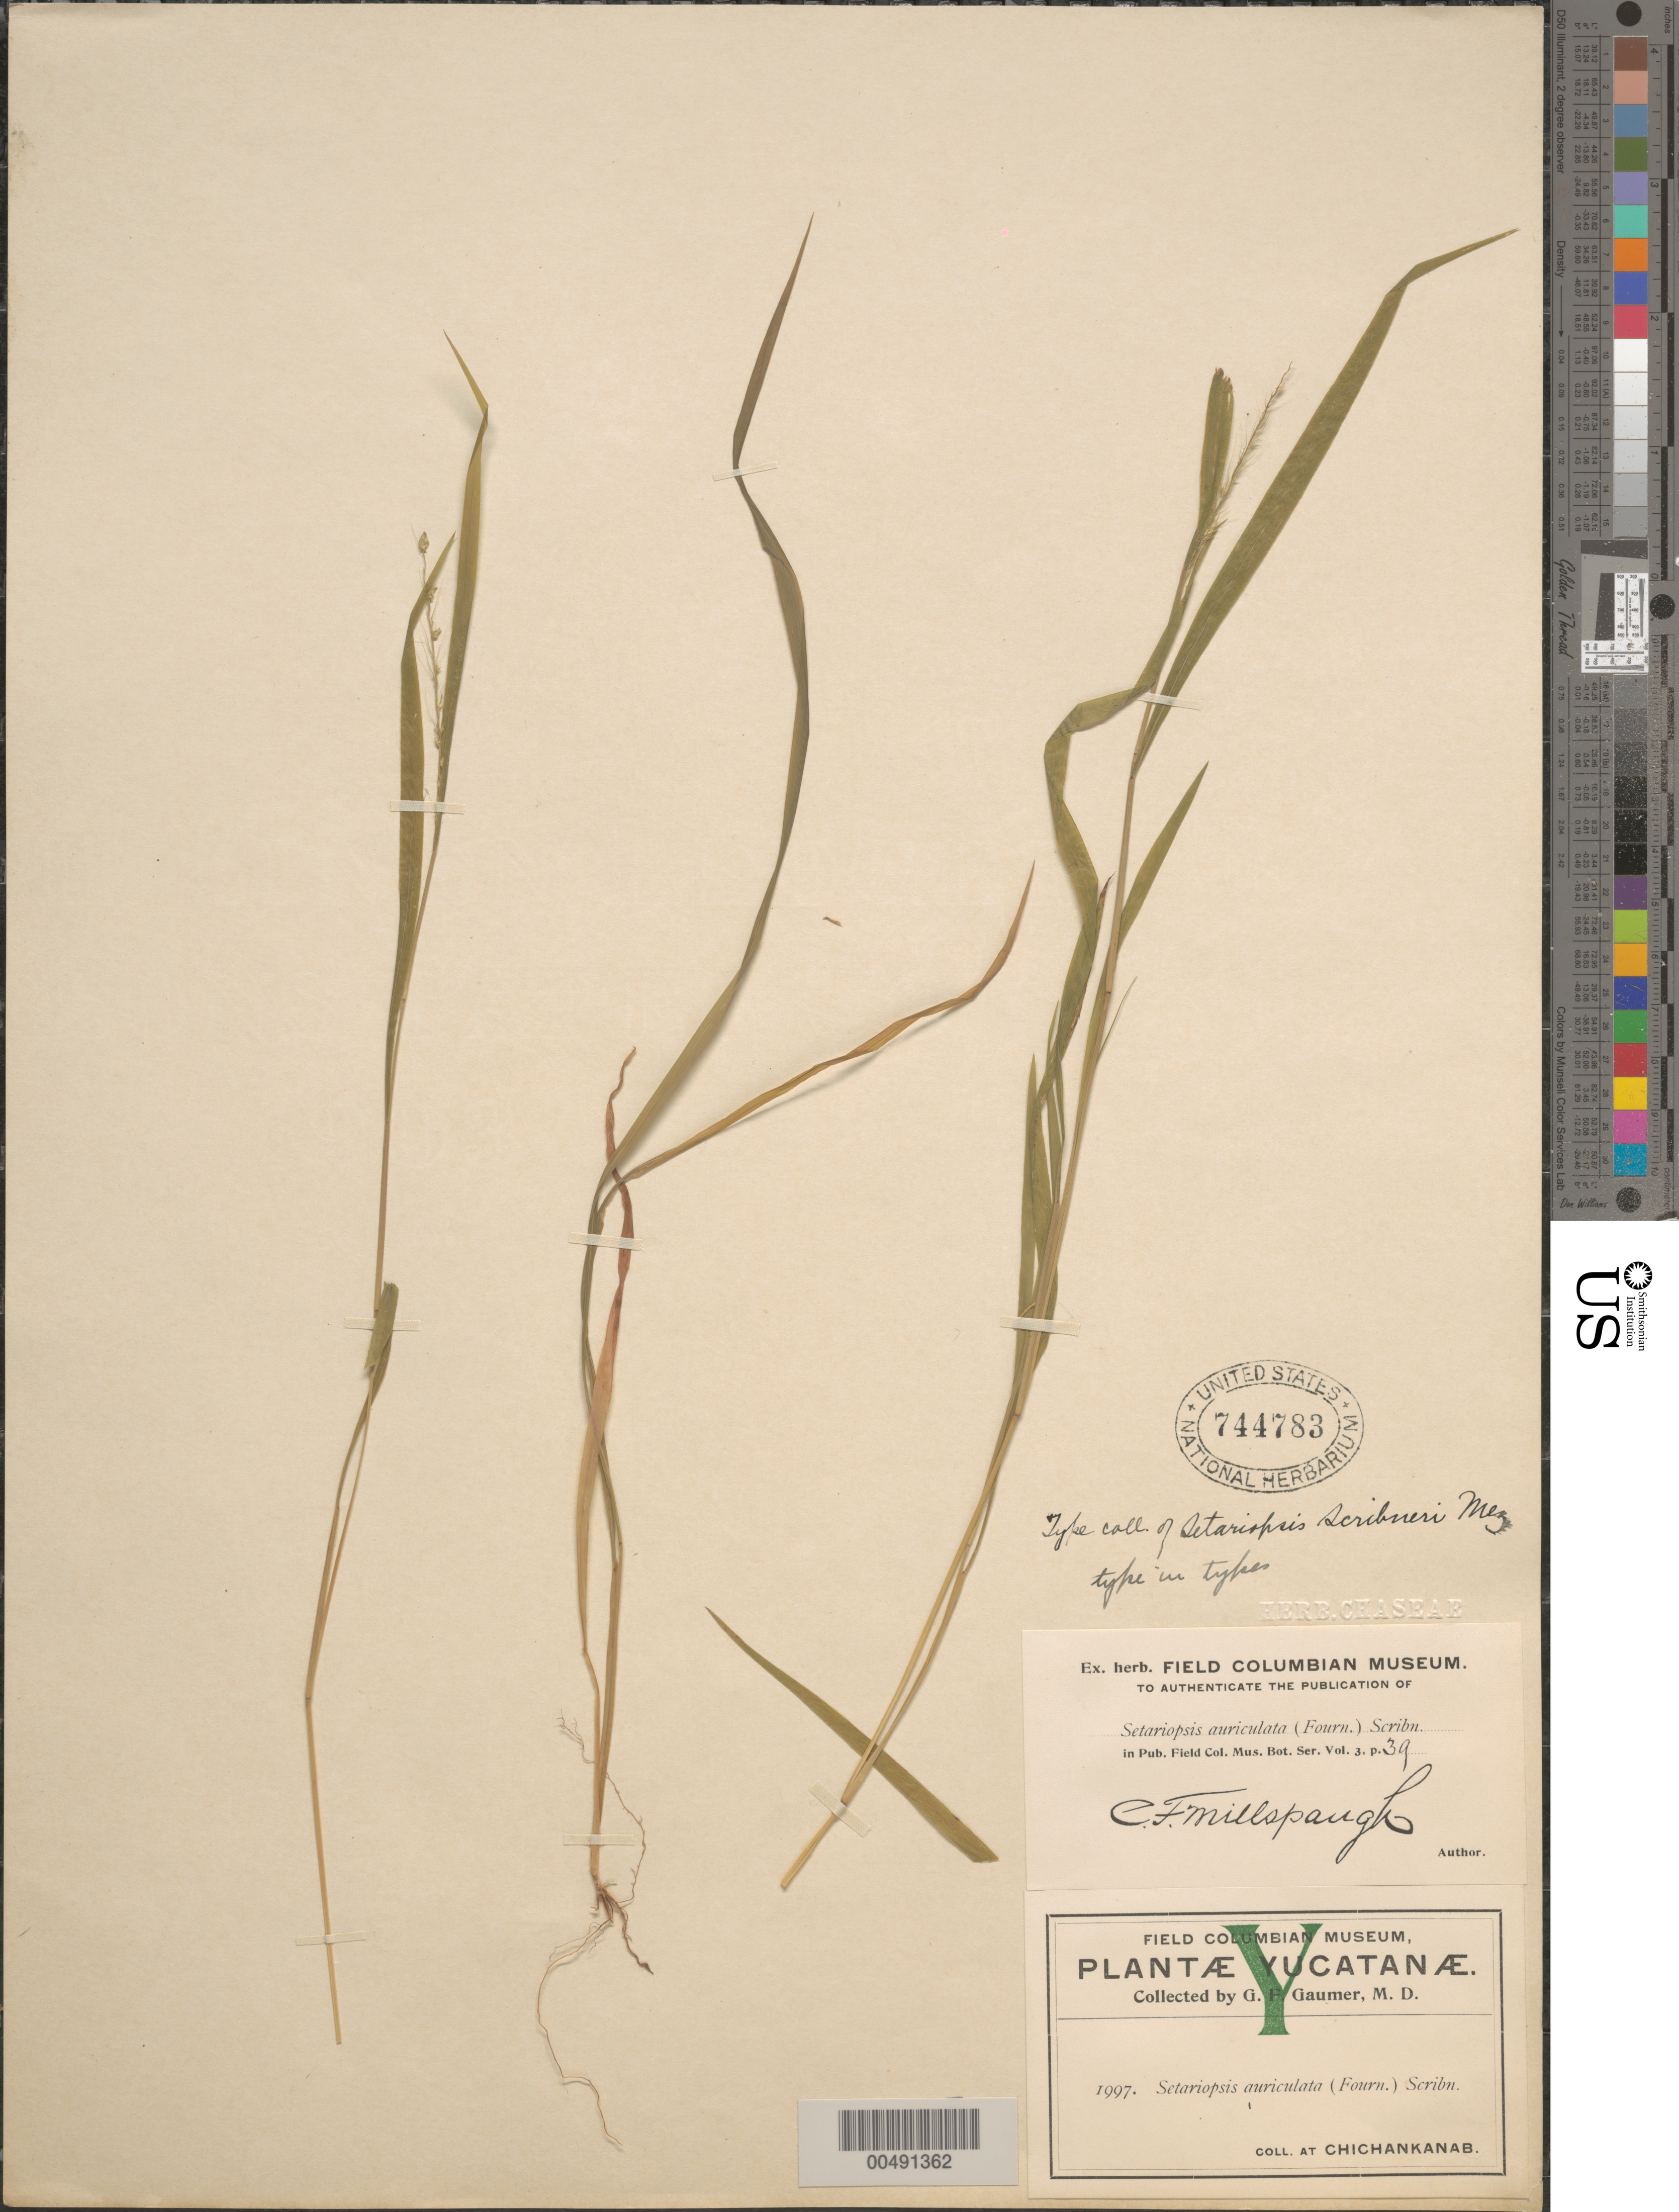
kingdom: Plantae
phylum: Tracheophyta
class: Liliopsida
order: Poales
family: Poaceae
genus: Setariopsis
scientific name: Setariopsis auriculata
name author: (E. Fourn.) Scribn.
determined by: Millspaugh, C. F.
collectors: G. F. Gaumer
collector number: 1997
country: Mexico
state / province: Yucatan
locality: Chichankanab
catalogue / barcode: US 744783